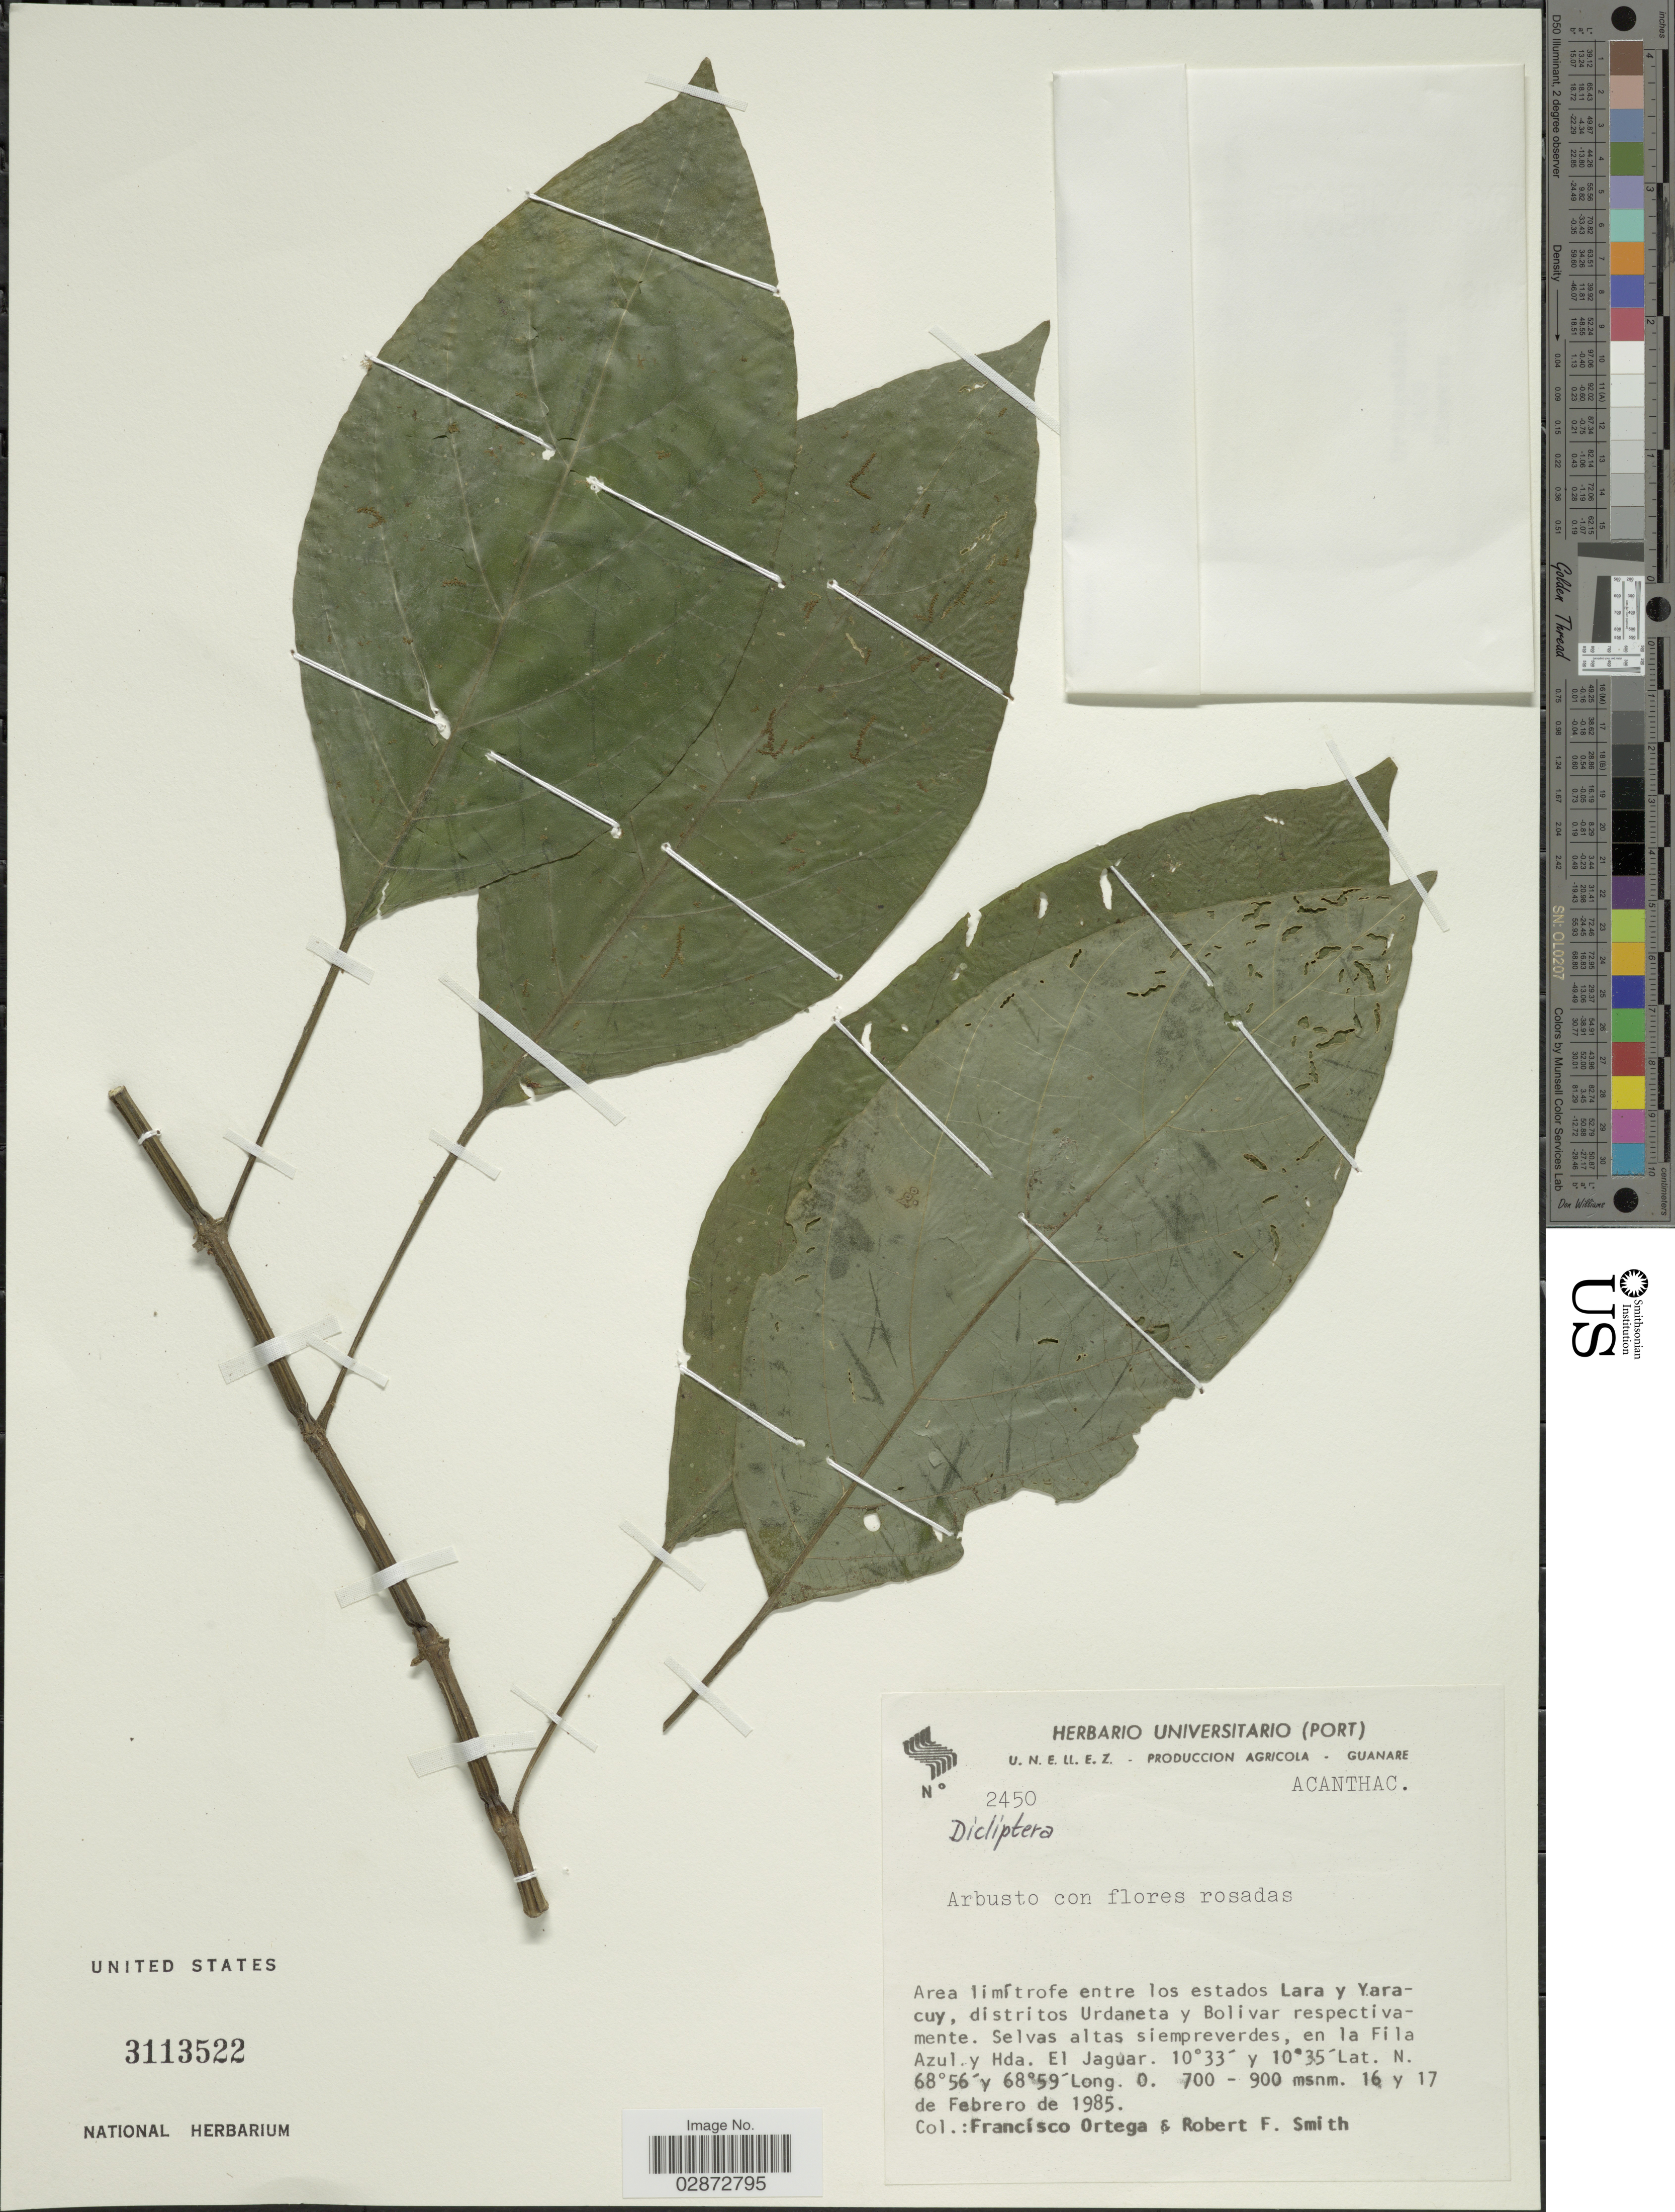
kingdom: Plantae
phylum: Tracheophyta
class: Magnoliopsida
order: Lamiales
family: Acanthaceae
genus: Dicliptera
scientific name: Dicliptera sp.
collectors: F. J. Ortega & R. F. Smith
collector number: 2450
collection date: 1985-02-16/1985-02-17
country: Venezuela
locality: Area limítrofe entre los estados Lara y Yaracuy, distritos Urdaneta y Bolivar respectivamente. Selvas altas siempreverdes, en la Fila Azul y Hda. El Jaguar.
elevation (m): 700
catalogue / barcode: US 3113522